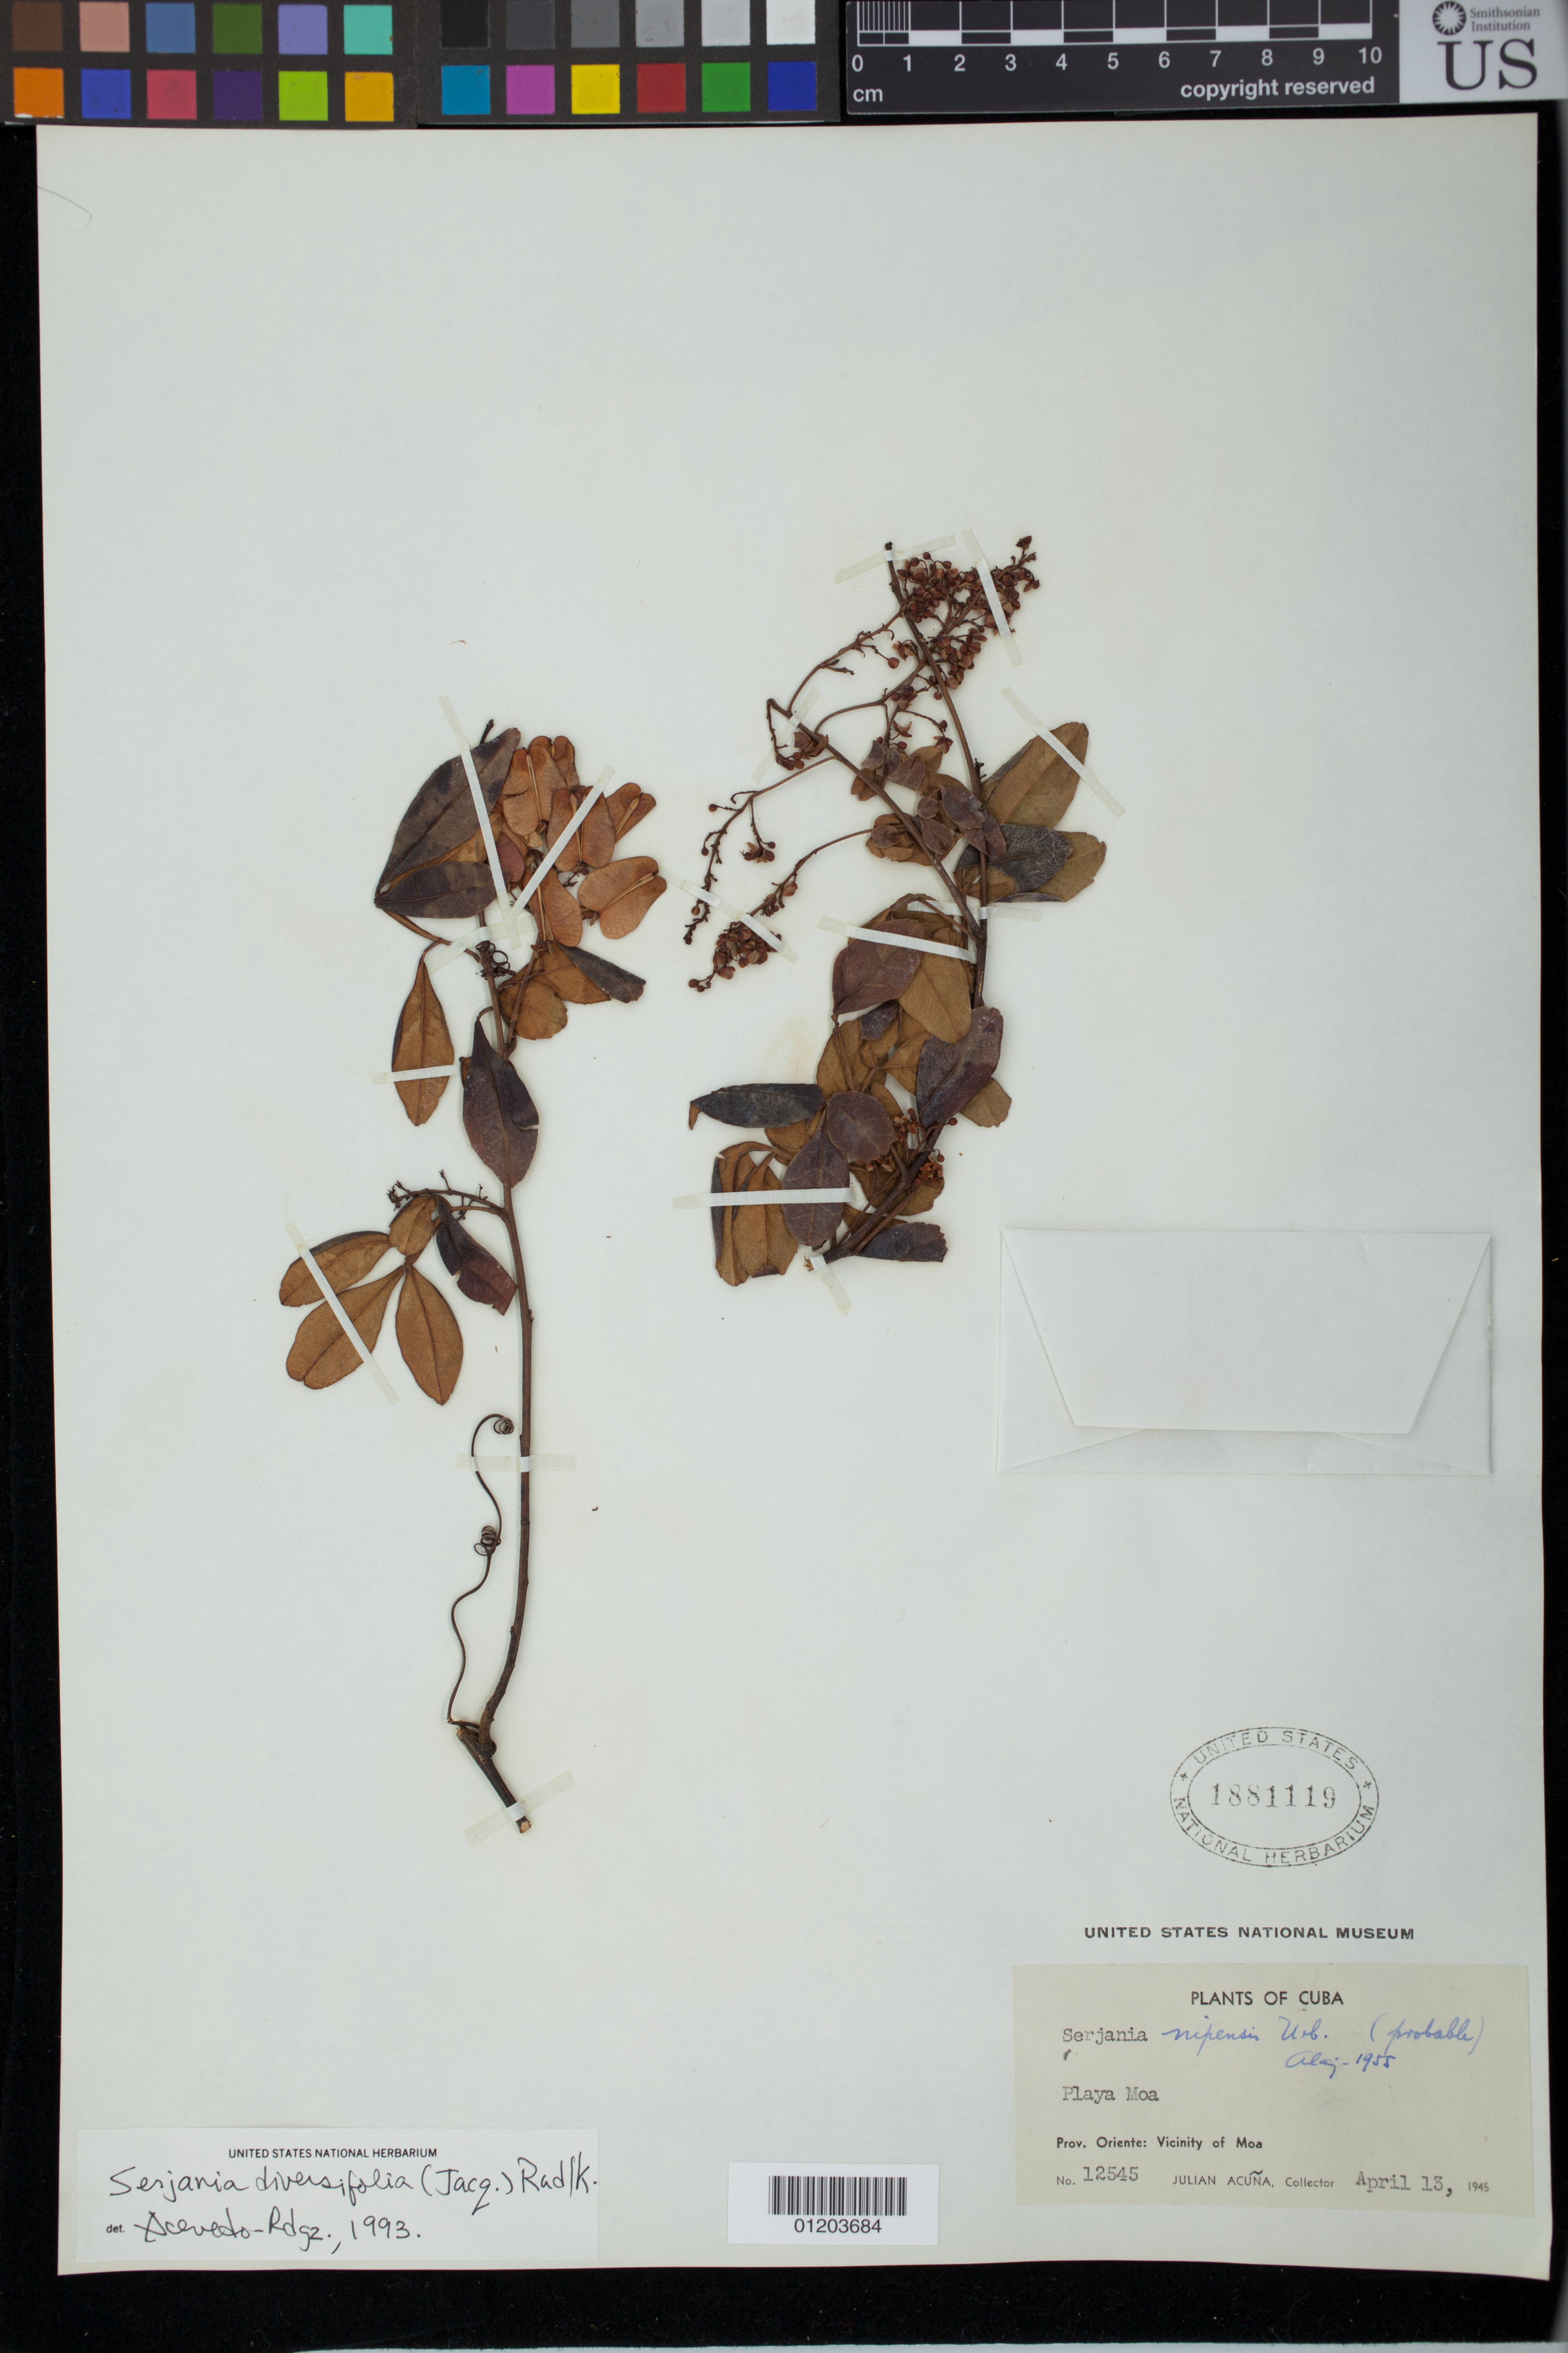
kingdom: Plantae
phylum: Tracheophyta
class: Magnoliopsida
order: Sapindales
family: Sapindaceae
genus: Serjania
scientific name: Serjania diversifolia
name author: (Jacq.) Radlk.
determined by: Acevedo-Rodríguez, P., (BOT), Smithsonian Institution - National Museum of Natural History (UNITED STATES)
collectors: J. B. Acuña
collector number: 12545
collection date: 1945-04-13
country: Cuba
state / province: Holguín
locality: Moa vicinity, Playa Moa.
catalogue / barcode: US 1881119